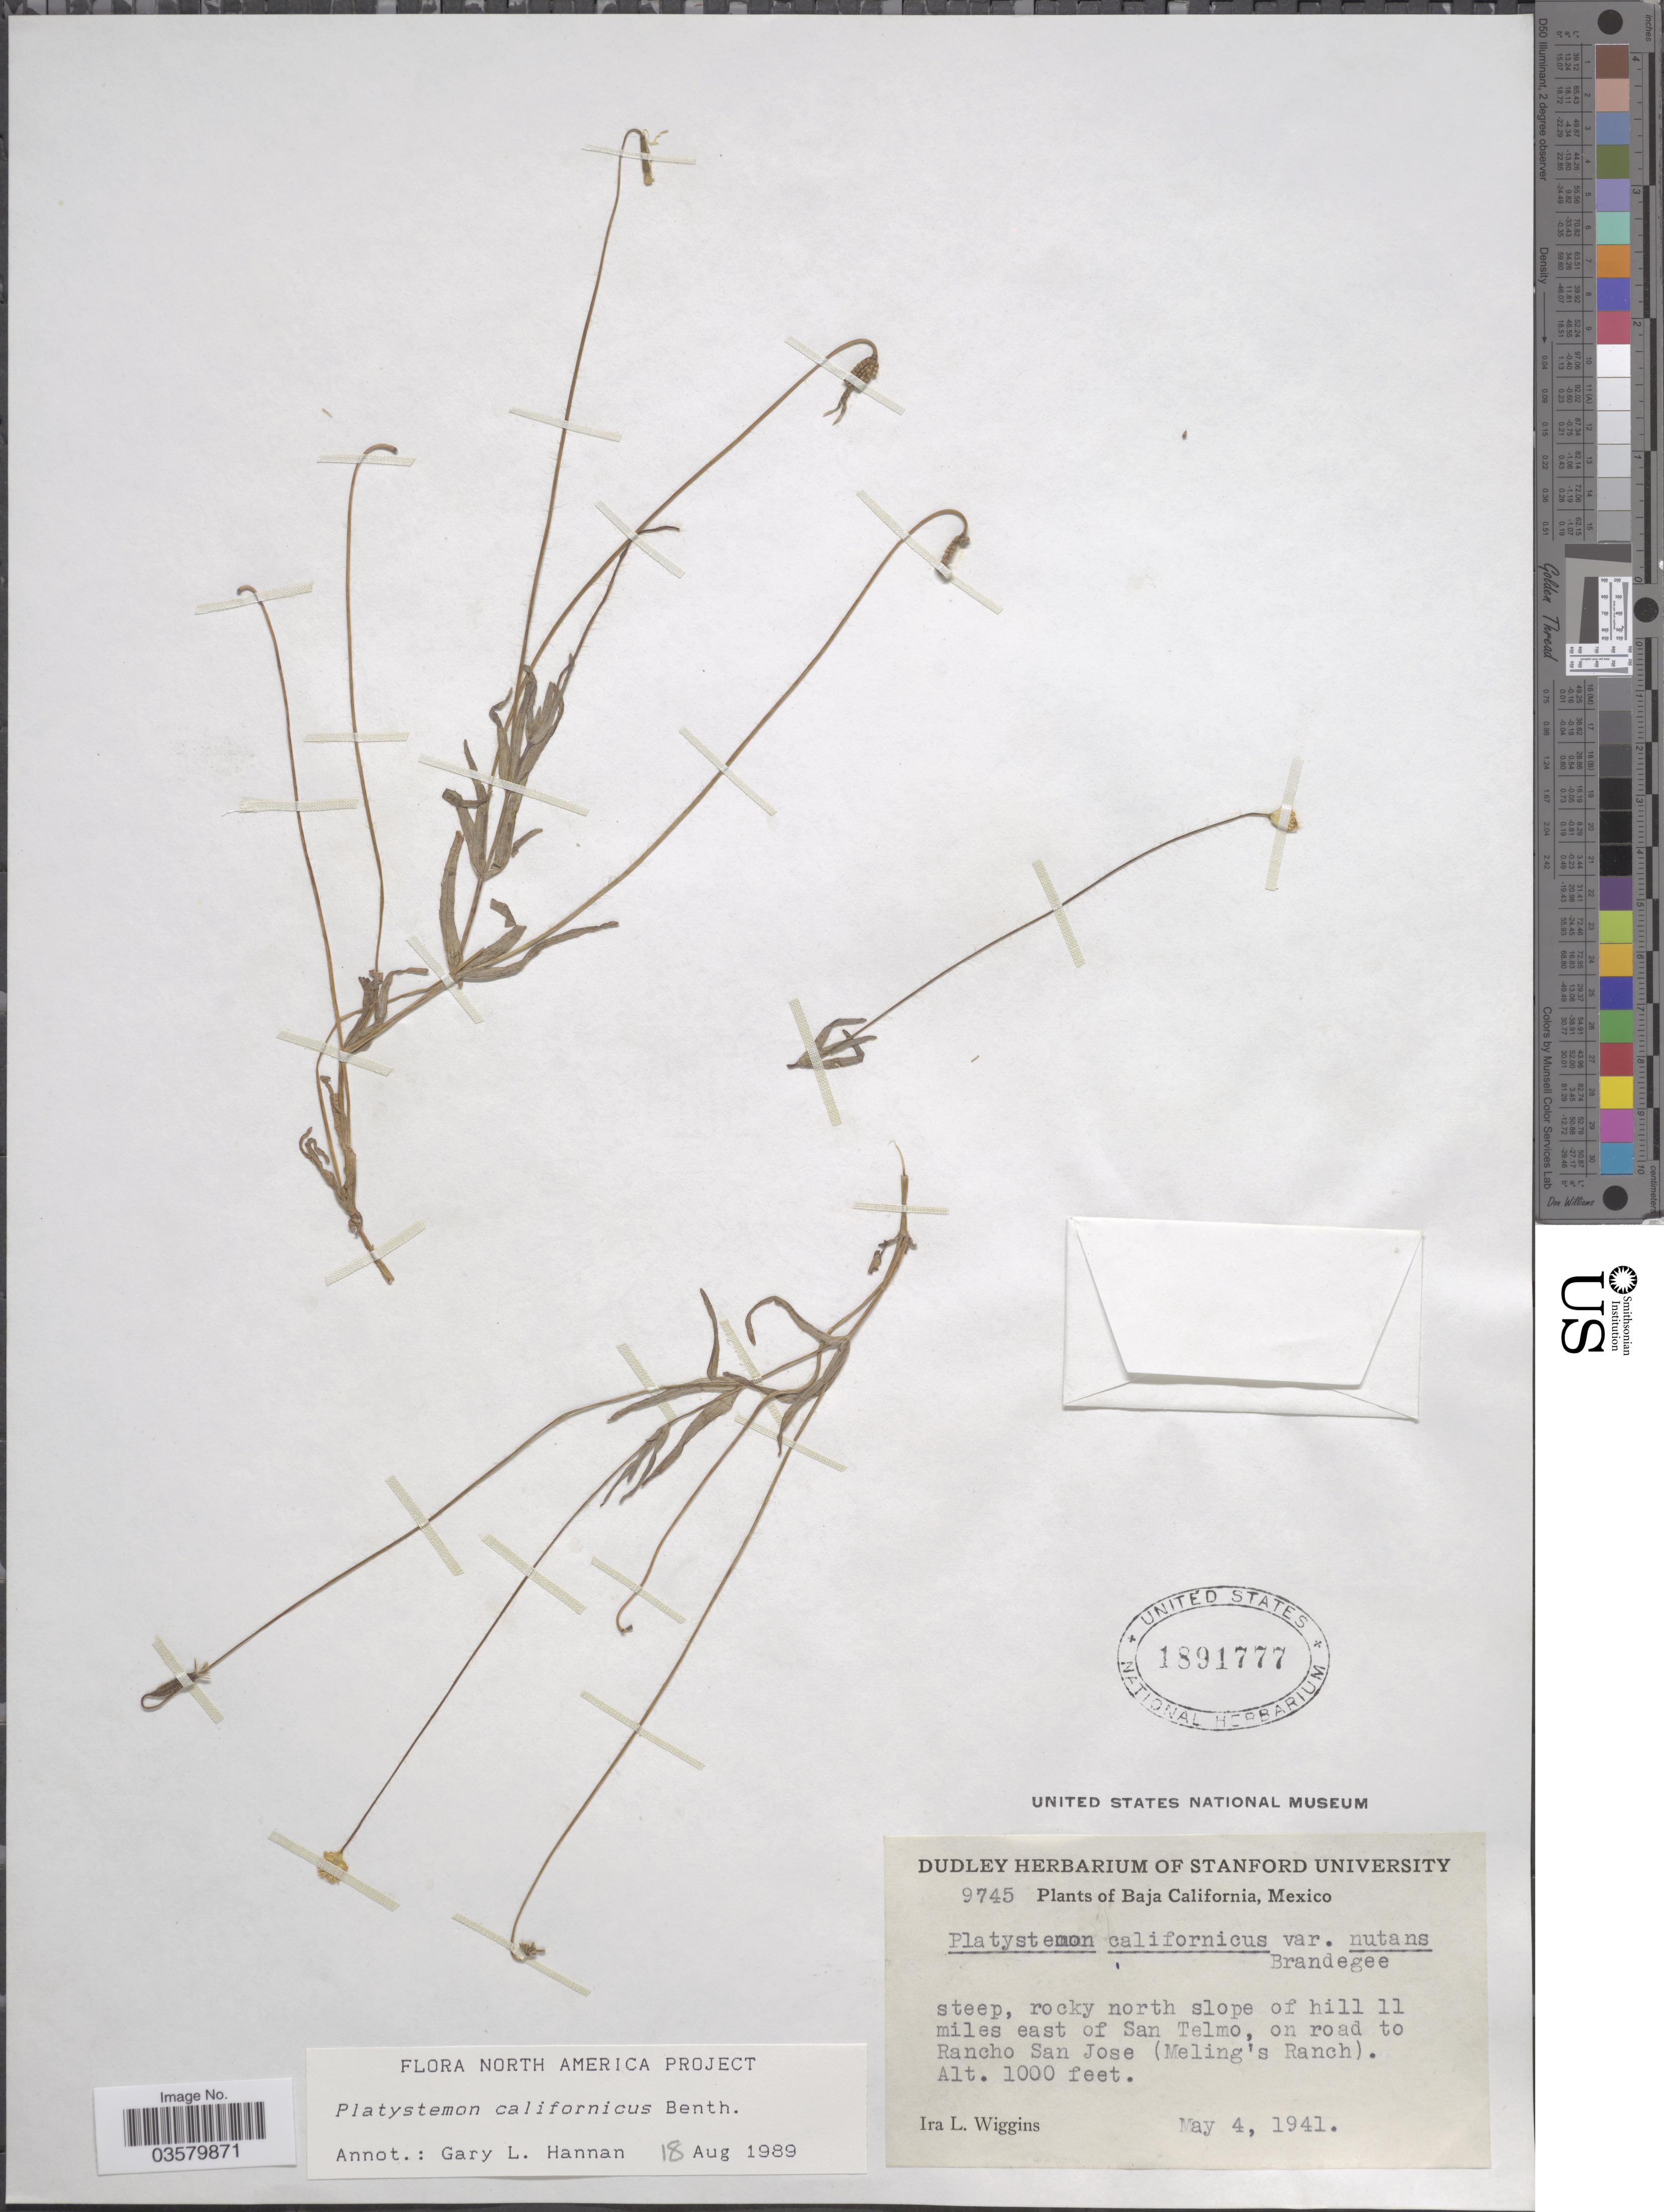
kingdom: Plantae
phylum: Tracheophyta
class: Magnoliopsida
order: Ranunculales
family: Papaveraceae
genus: Platystemon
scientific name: Platystemon californicus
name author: Benth.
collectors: I. L. Wiggins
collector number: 9745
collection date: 1941-05-04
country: Mexico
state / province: Baja California Norte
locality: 11 miles east of San Telmo, on road to Rancho San Jose (Melting's Ranch).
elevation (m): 305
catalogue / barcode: US 1891777